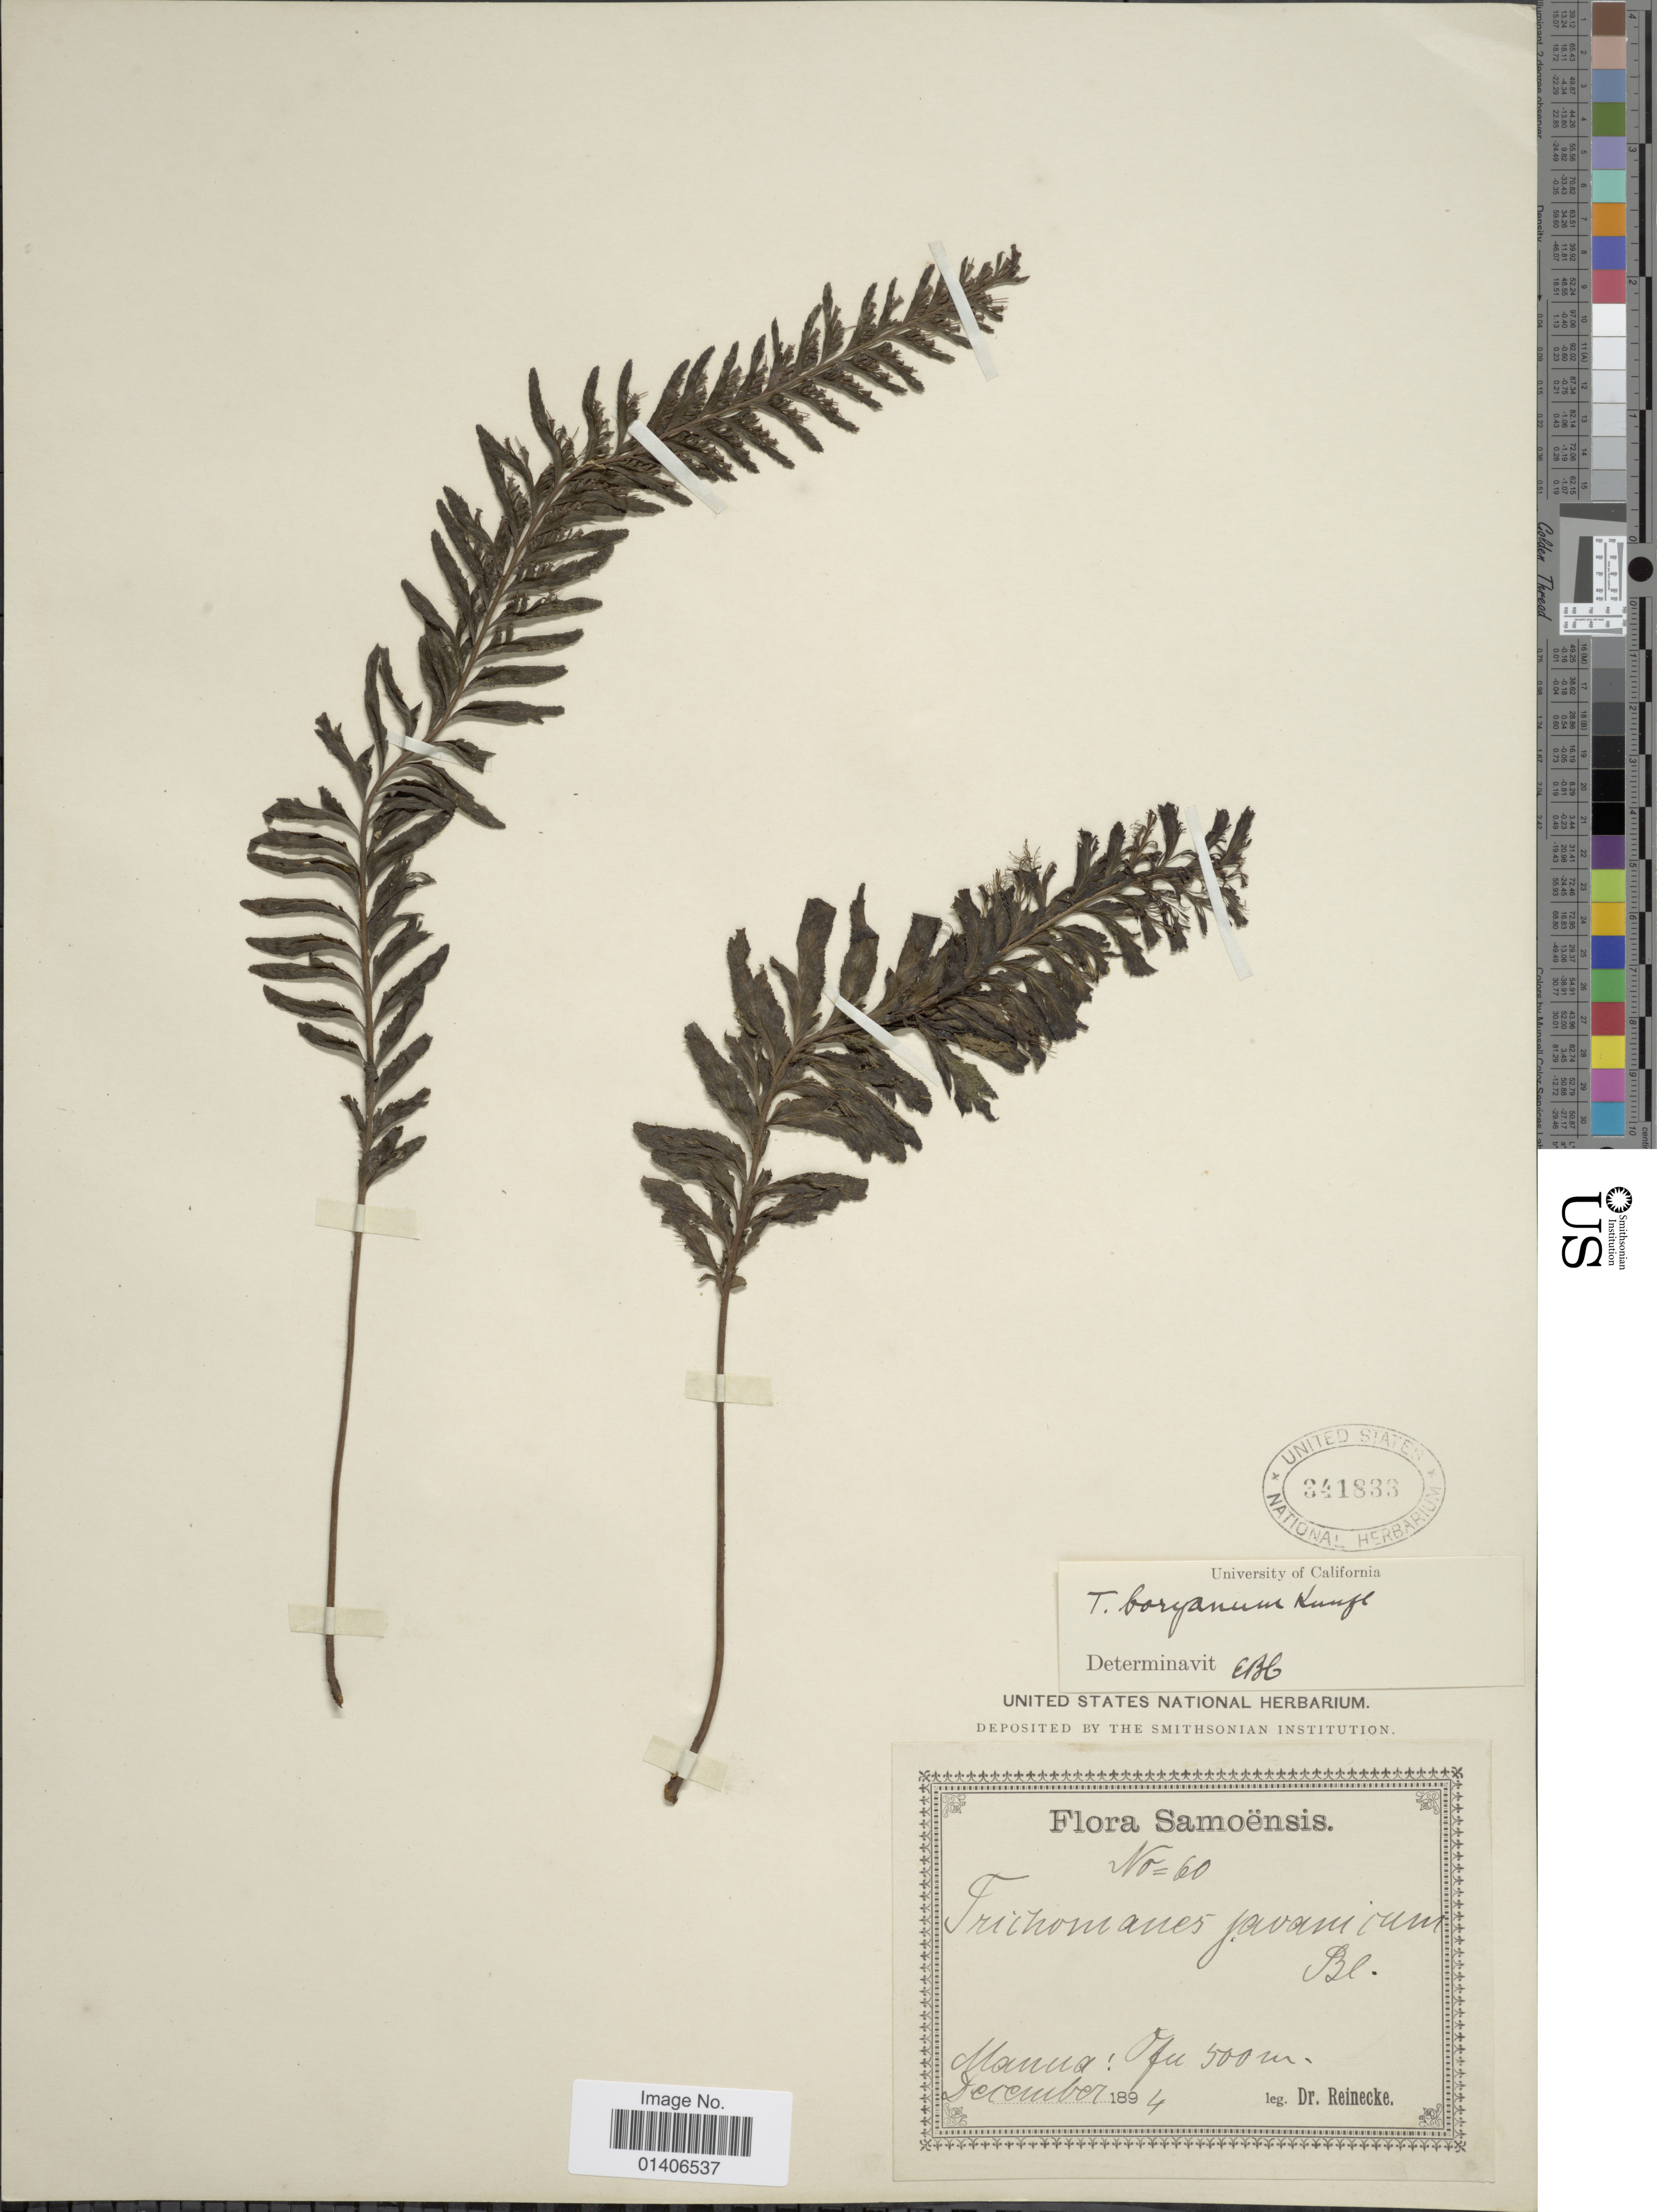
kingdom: Plantae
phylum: Tracheophyta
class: Polypodiopsida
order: Hymenophyllales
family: Hymenophyllaceae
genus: Cephalomanes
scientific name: Cephalomanes atrovirens subsp. boryanum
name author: (Kunze) K. Iwats.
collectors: -- Reinecke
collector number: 60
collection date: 1894-12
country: American Samoa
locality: Samoënsis, Manua: Ofu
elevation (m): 500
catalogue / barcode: US 341833